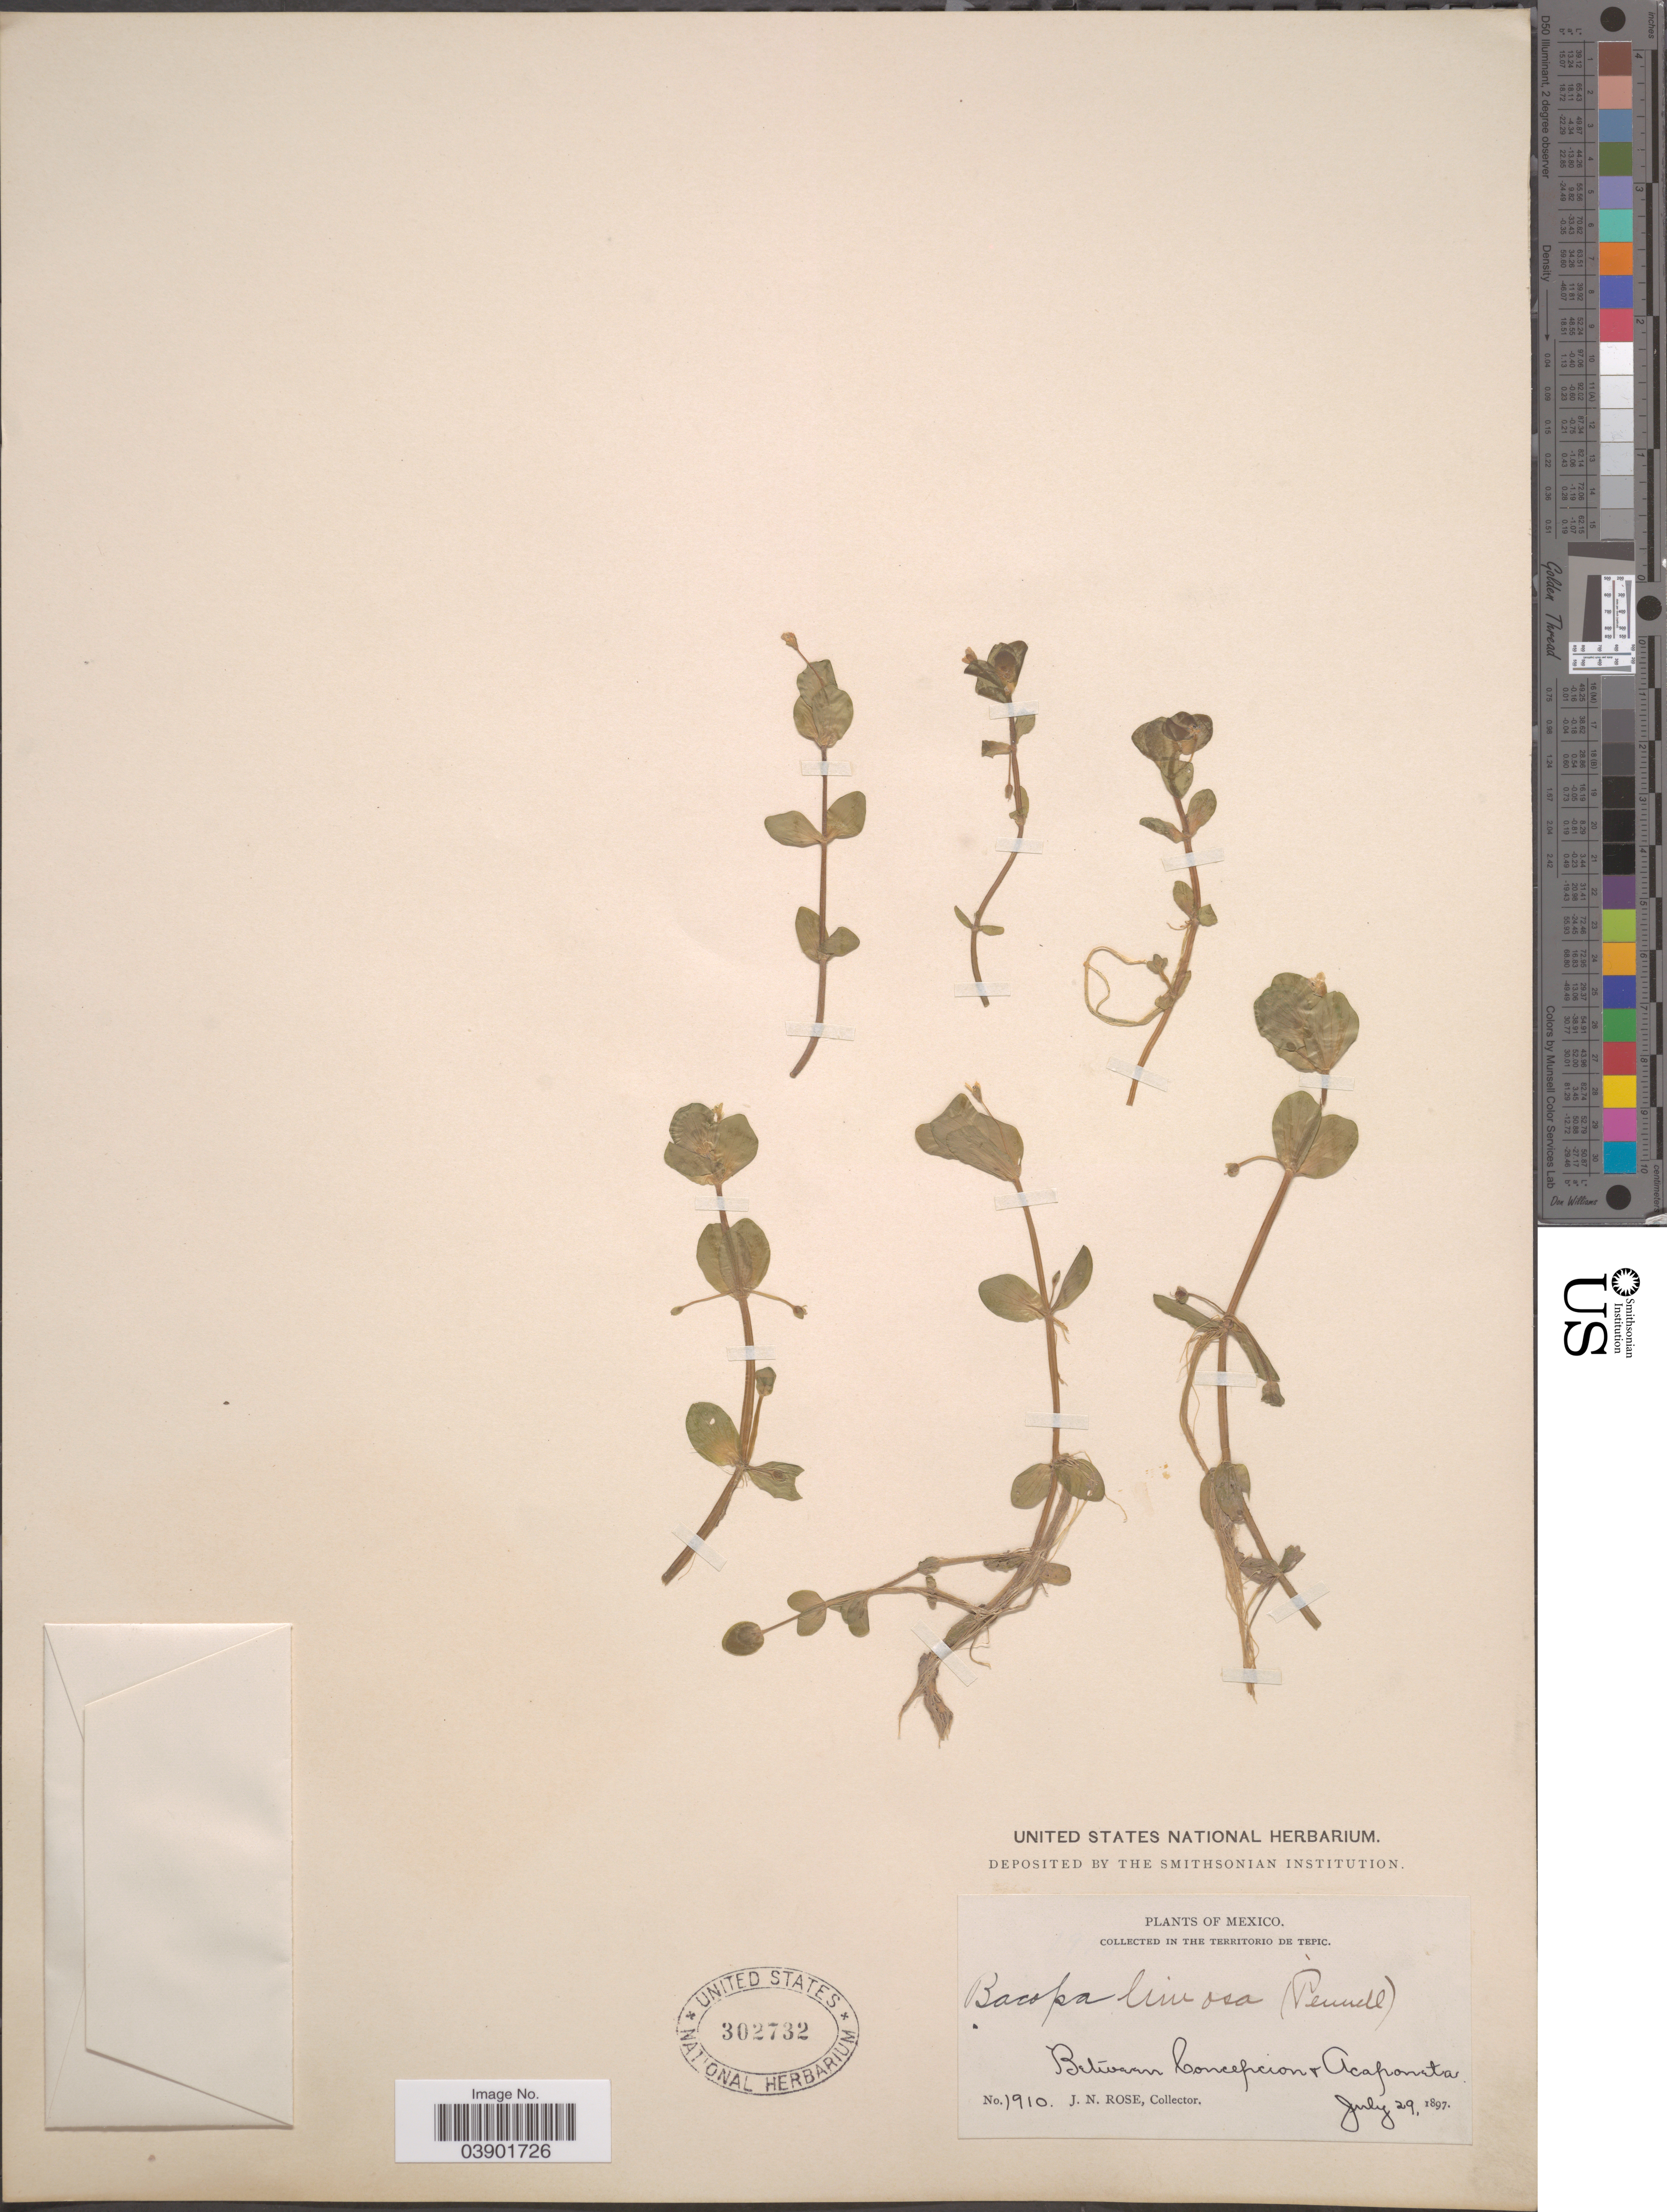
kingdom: Plantae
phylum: Tracheophyta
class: Magnoliopsida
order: Lamiales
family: Plantaginaceae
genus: Bacopa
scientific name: Bacopa limosa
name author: (Pennell) Standl.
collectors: J. N. Rose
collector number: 1910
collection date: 1897-07-29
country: Mexico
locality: In the territorio de Tepic. Between Concepcion & Acaponeta.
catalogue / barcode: US 302732